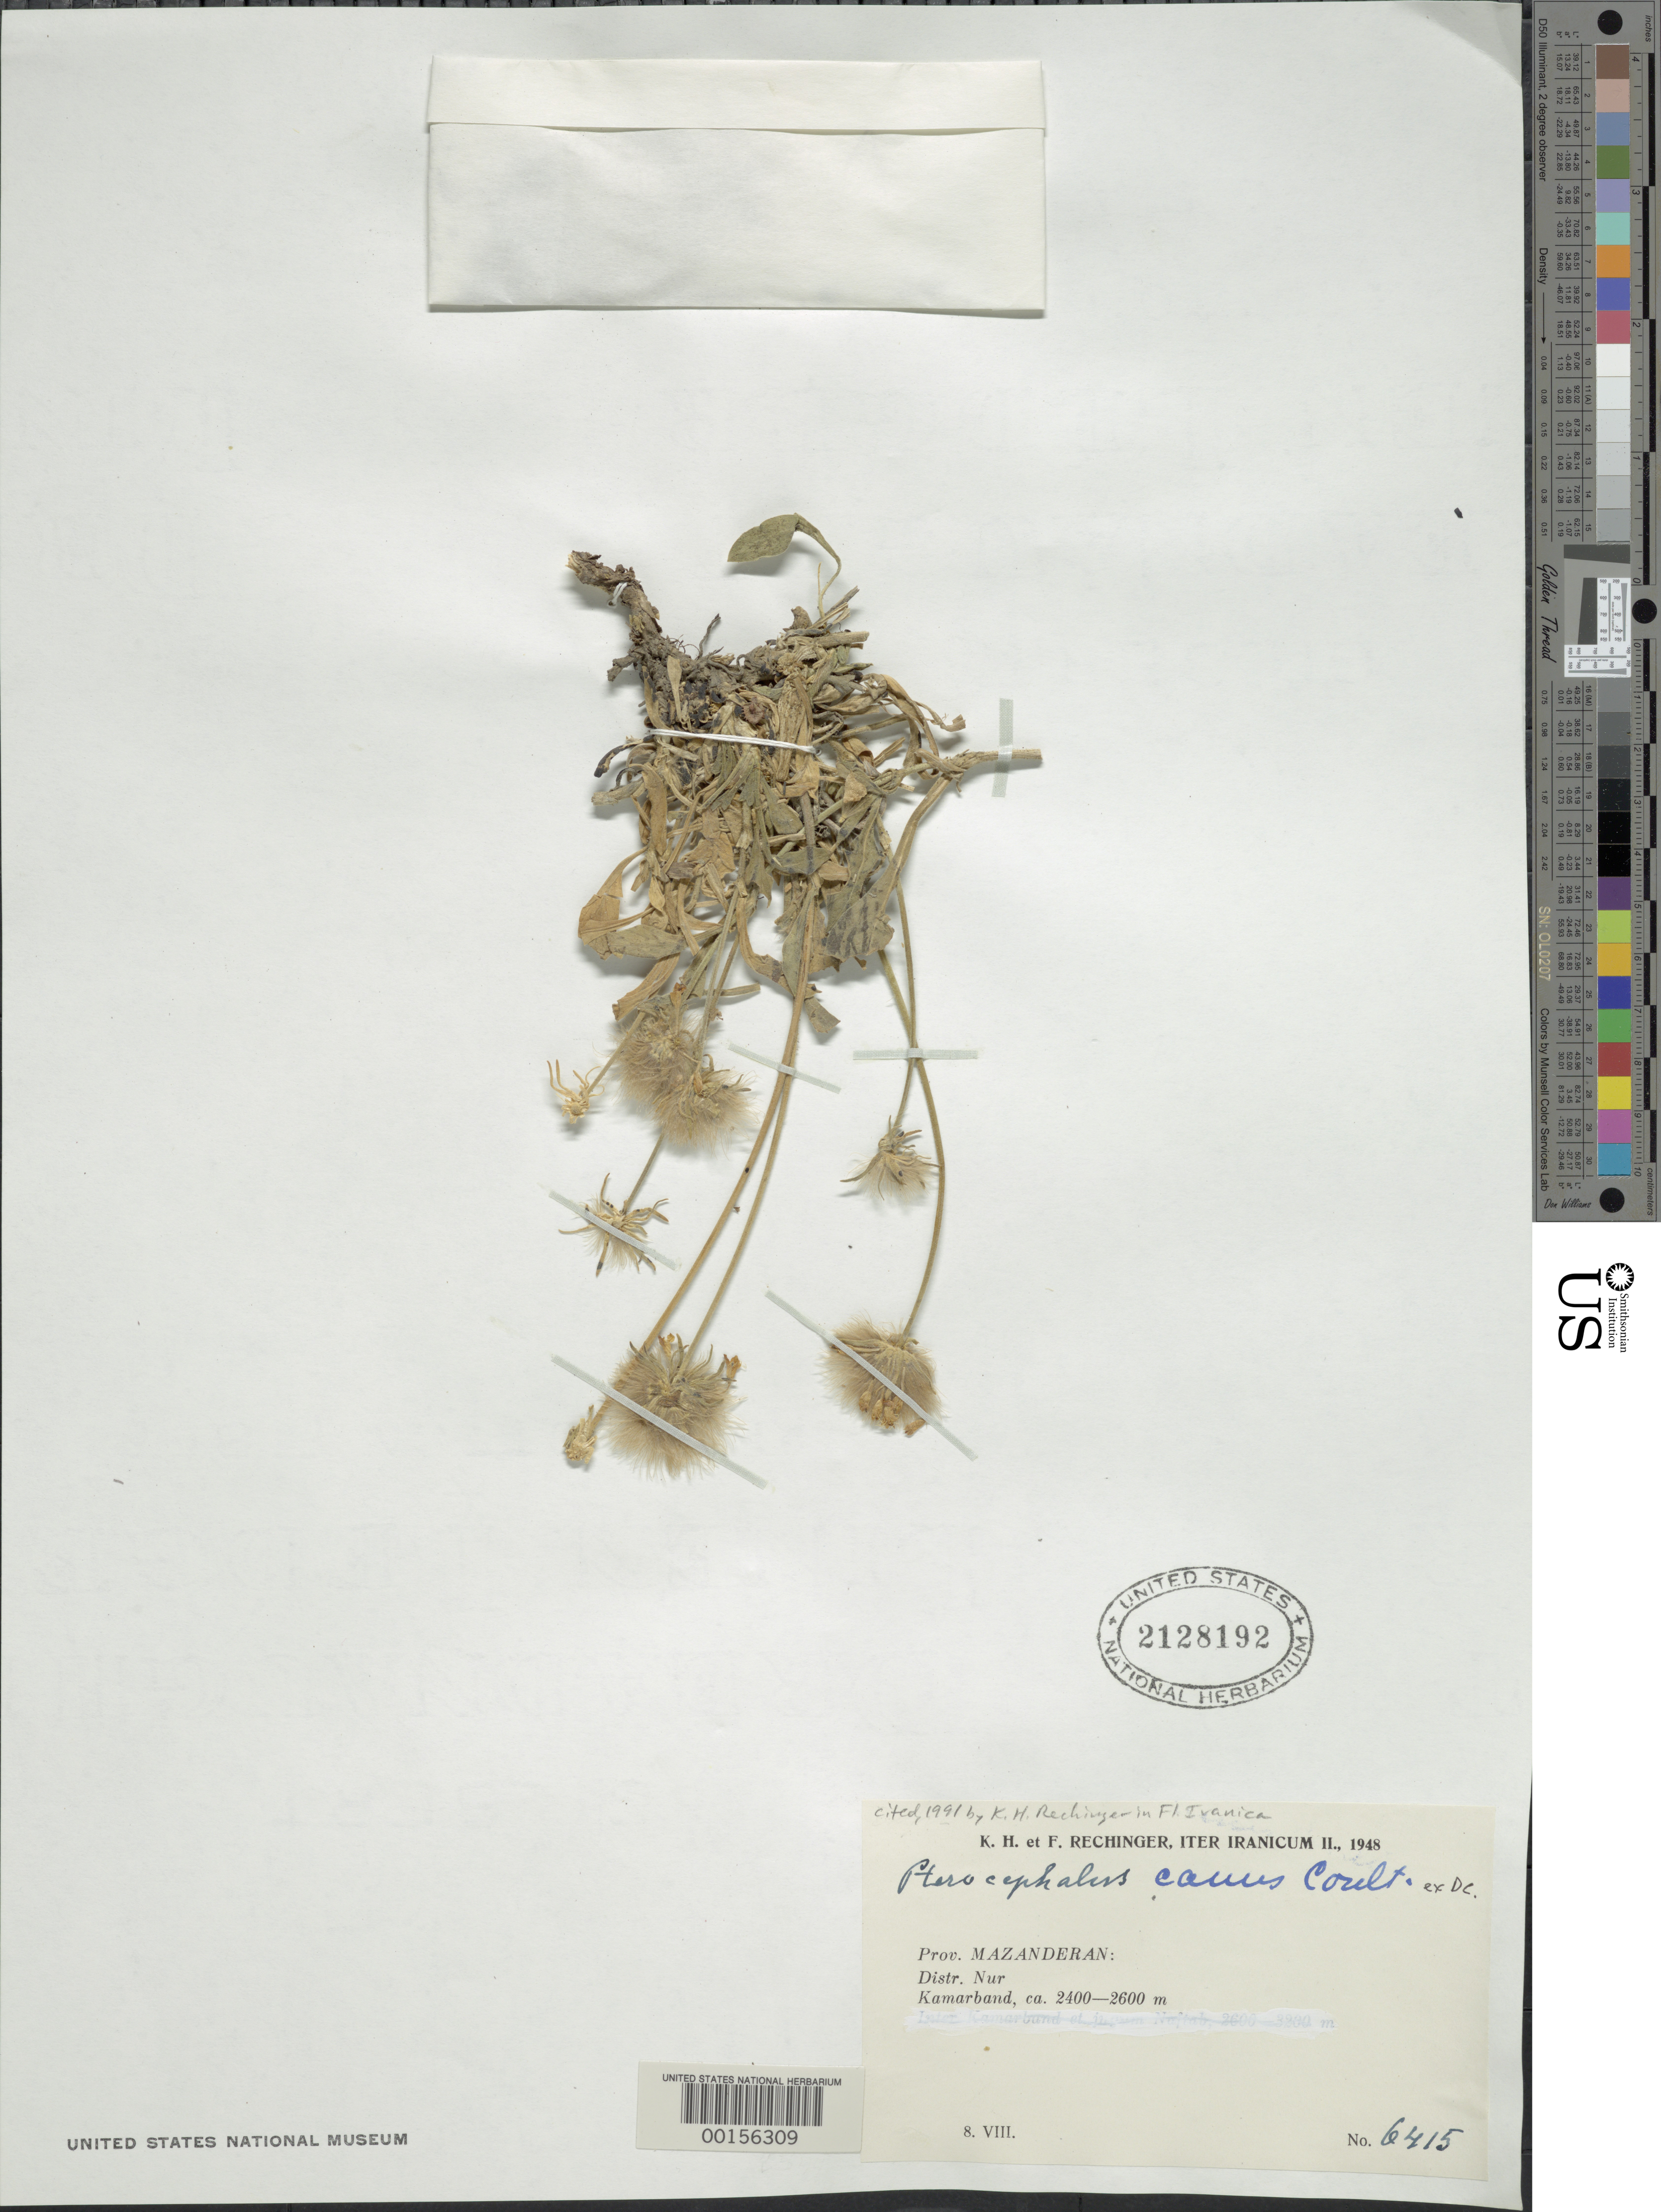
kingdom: Plantae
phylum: Tracheophyta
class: Magnoliopsida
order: Lamiales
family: Acanthaceae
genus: Pteracanthus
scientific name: Pteracanthus canus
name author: Coult. ex DC.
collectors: K. H. Rechinger & F. Rechinger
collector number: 6415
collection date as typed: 08 Aug 1948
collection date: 1948-08-08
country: Iran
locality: Mazanderan Prov., Nur Dist. Kamarband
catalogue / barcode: US 2128192